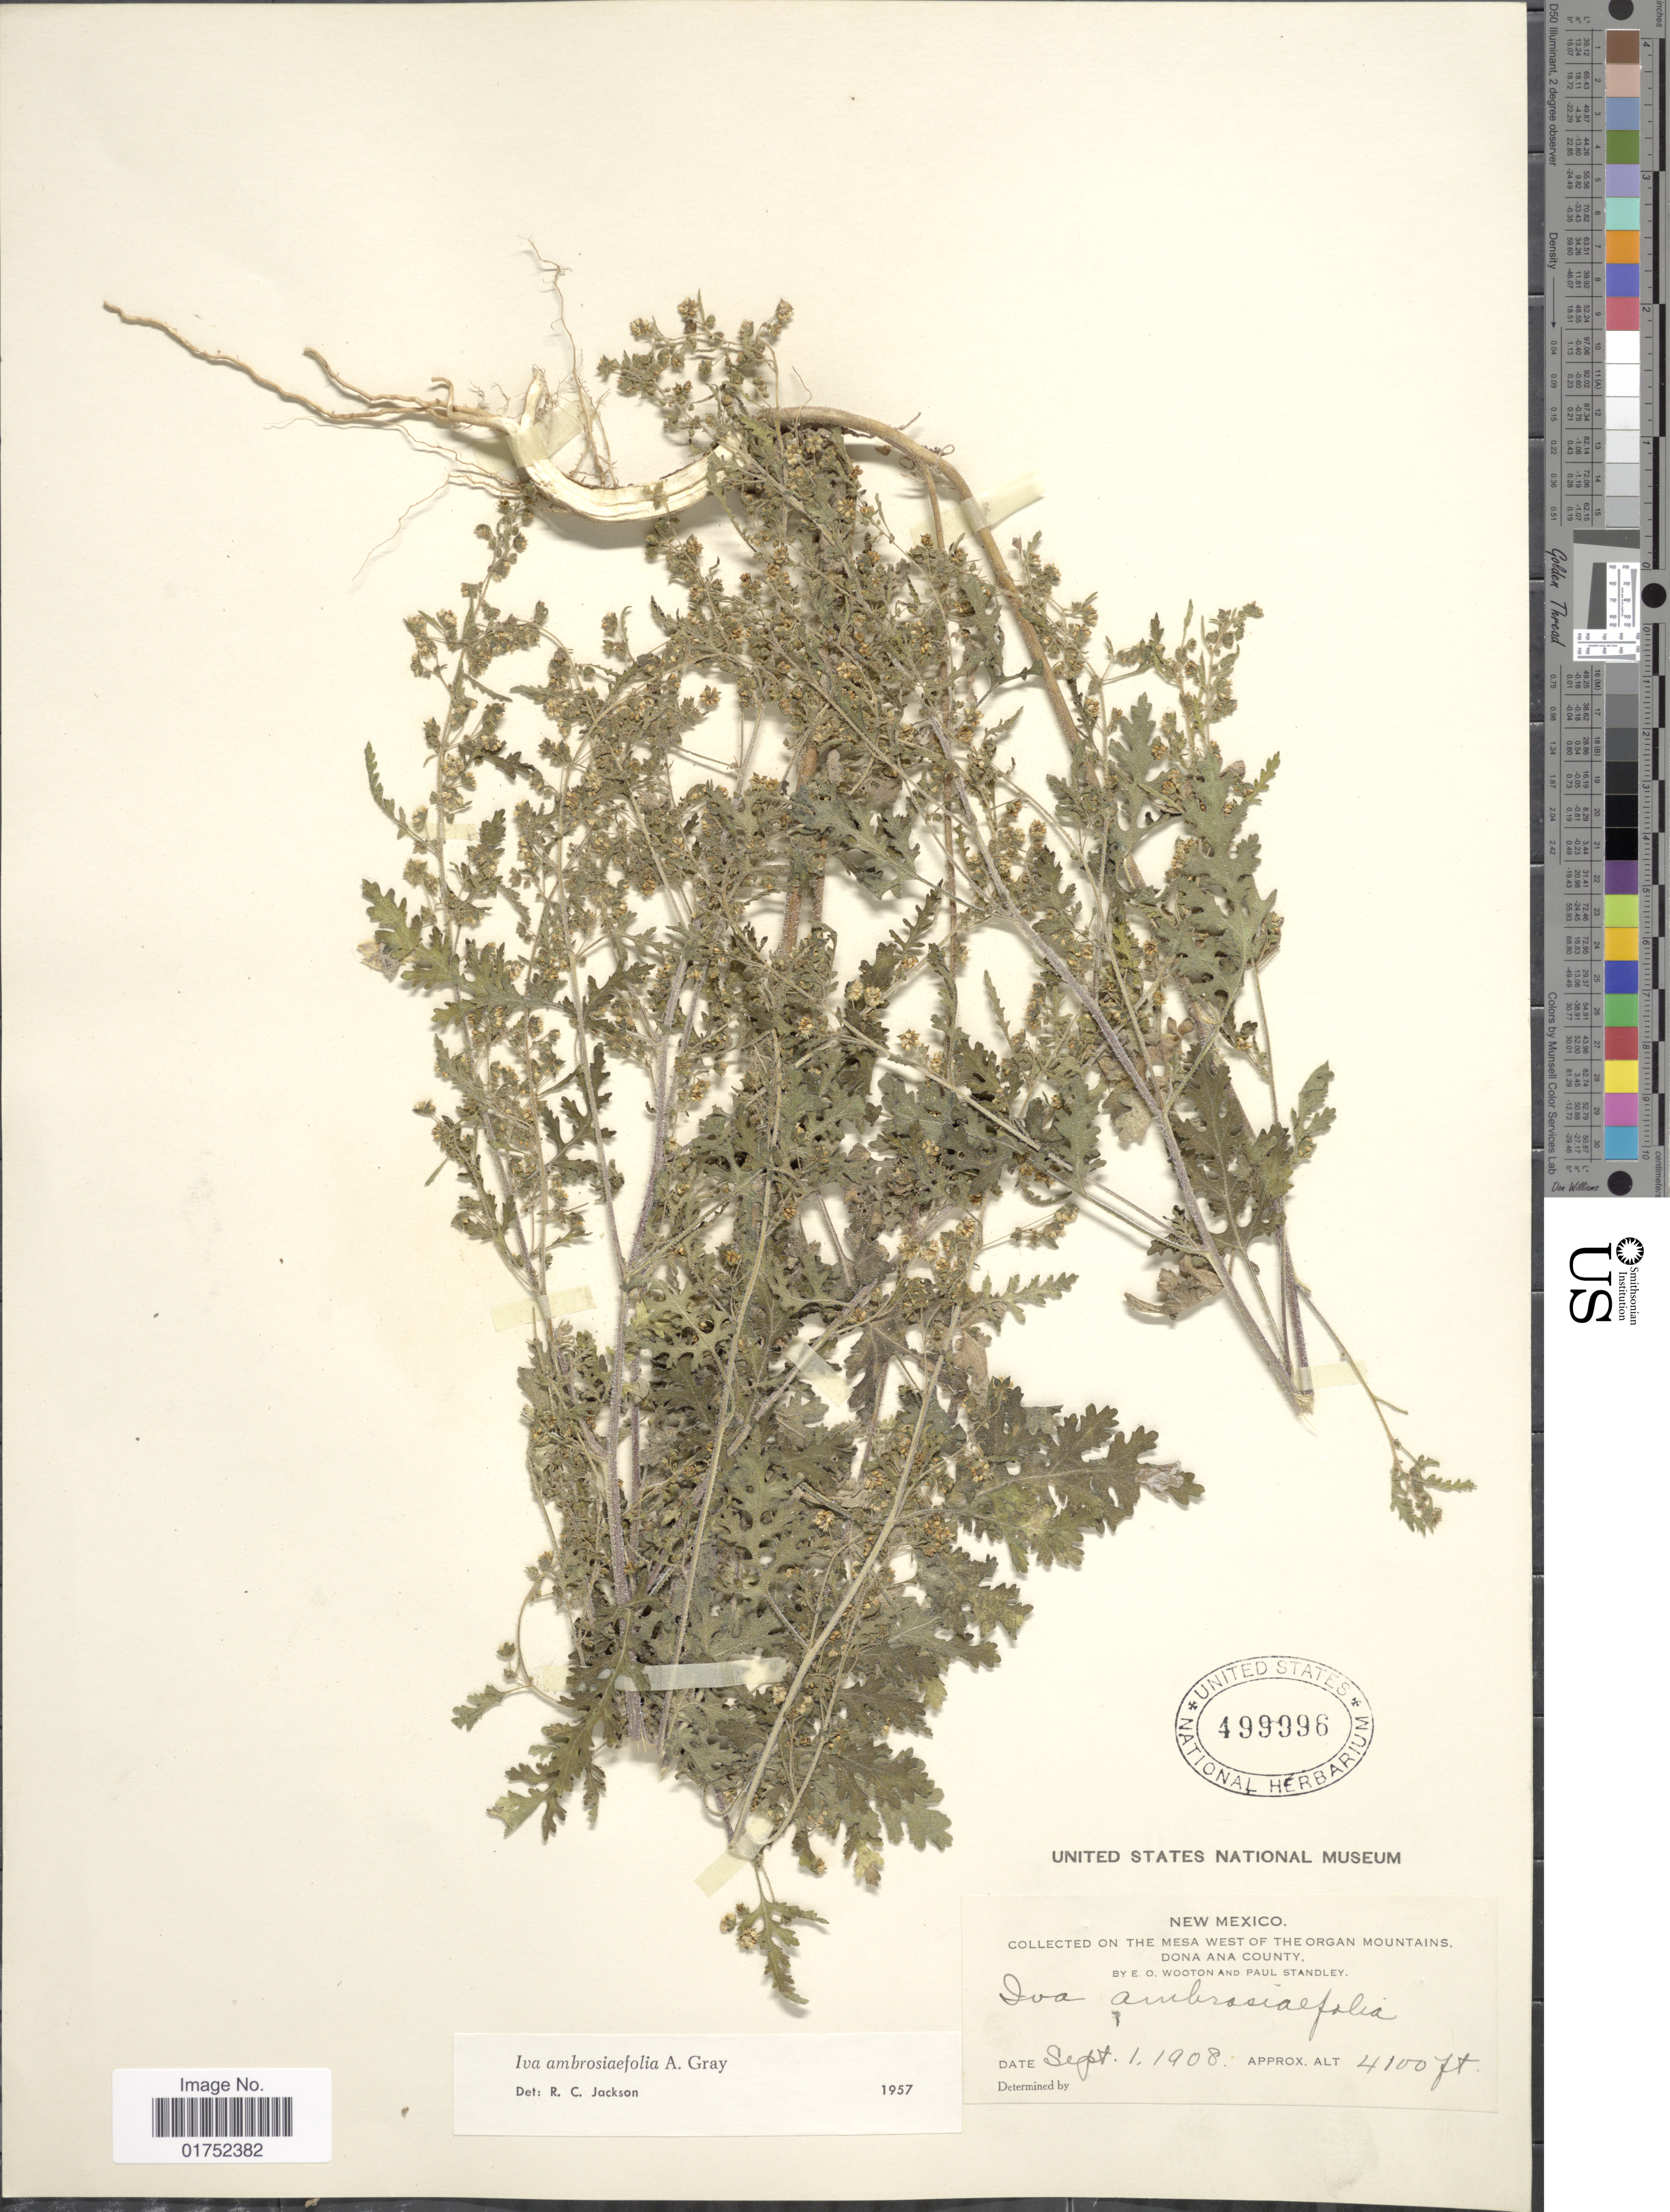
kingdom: Plantae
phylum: Tracheophyta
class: Magnoliopsida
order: Asterales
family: Asteraceae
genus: Iva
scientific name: Iva ambrosiifolia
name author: (A. Gray) A. Gray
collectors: E. O. Wooton & P. C. Standley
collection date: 1908-09-01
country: United States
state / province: New Mexico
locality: Mesa west of the Organ Mountains, Dona Ana County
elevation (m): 1250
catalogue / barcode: US 499996